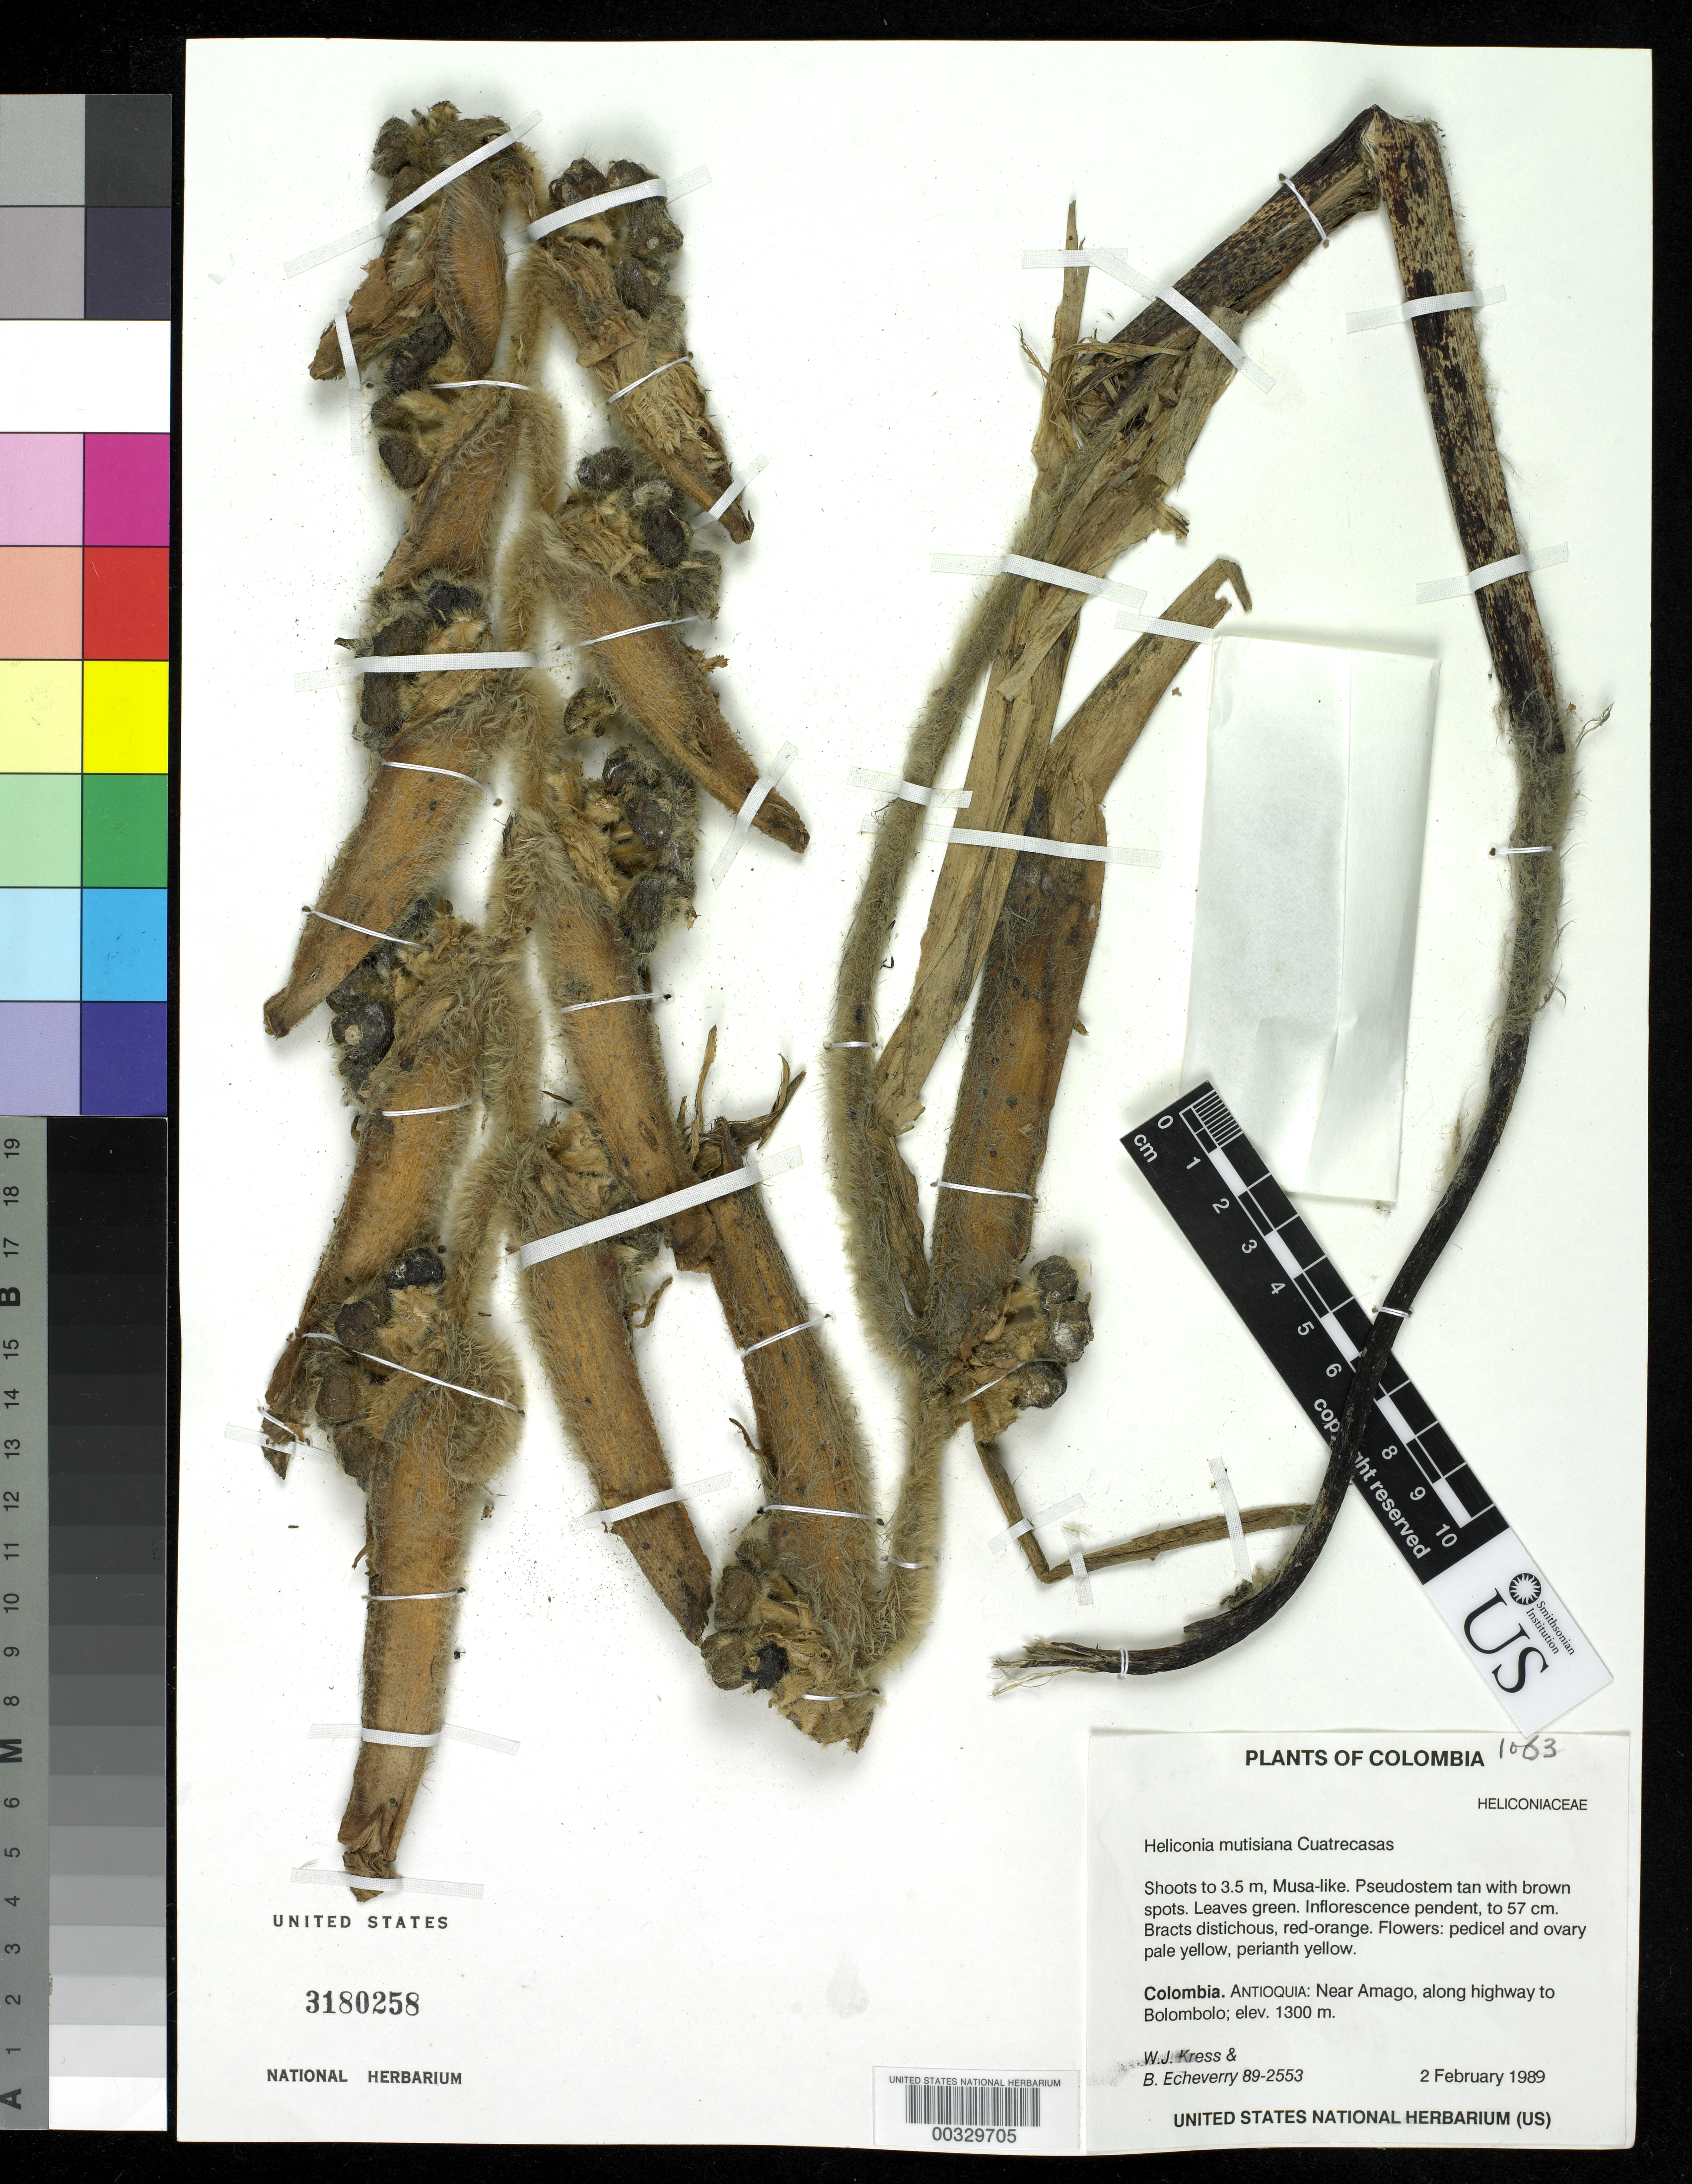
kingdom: Plantae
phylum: Tracheophyta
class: Liliopsida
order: Zingiberales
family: Heliconiaceae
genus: Heliconia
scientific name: Heliconia mutisiana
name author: Cuatrec.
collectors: W. J. Kress & B. Echeverry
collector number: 89-2553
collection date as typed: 02 Feb 1989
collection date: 1989-02-02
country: Colombia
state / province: Antioquia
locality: Near amago, along highway to Bolombolo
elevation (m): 1300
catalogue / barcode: US 3180258